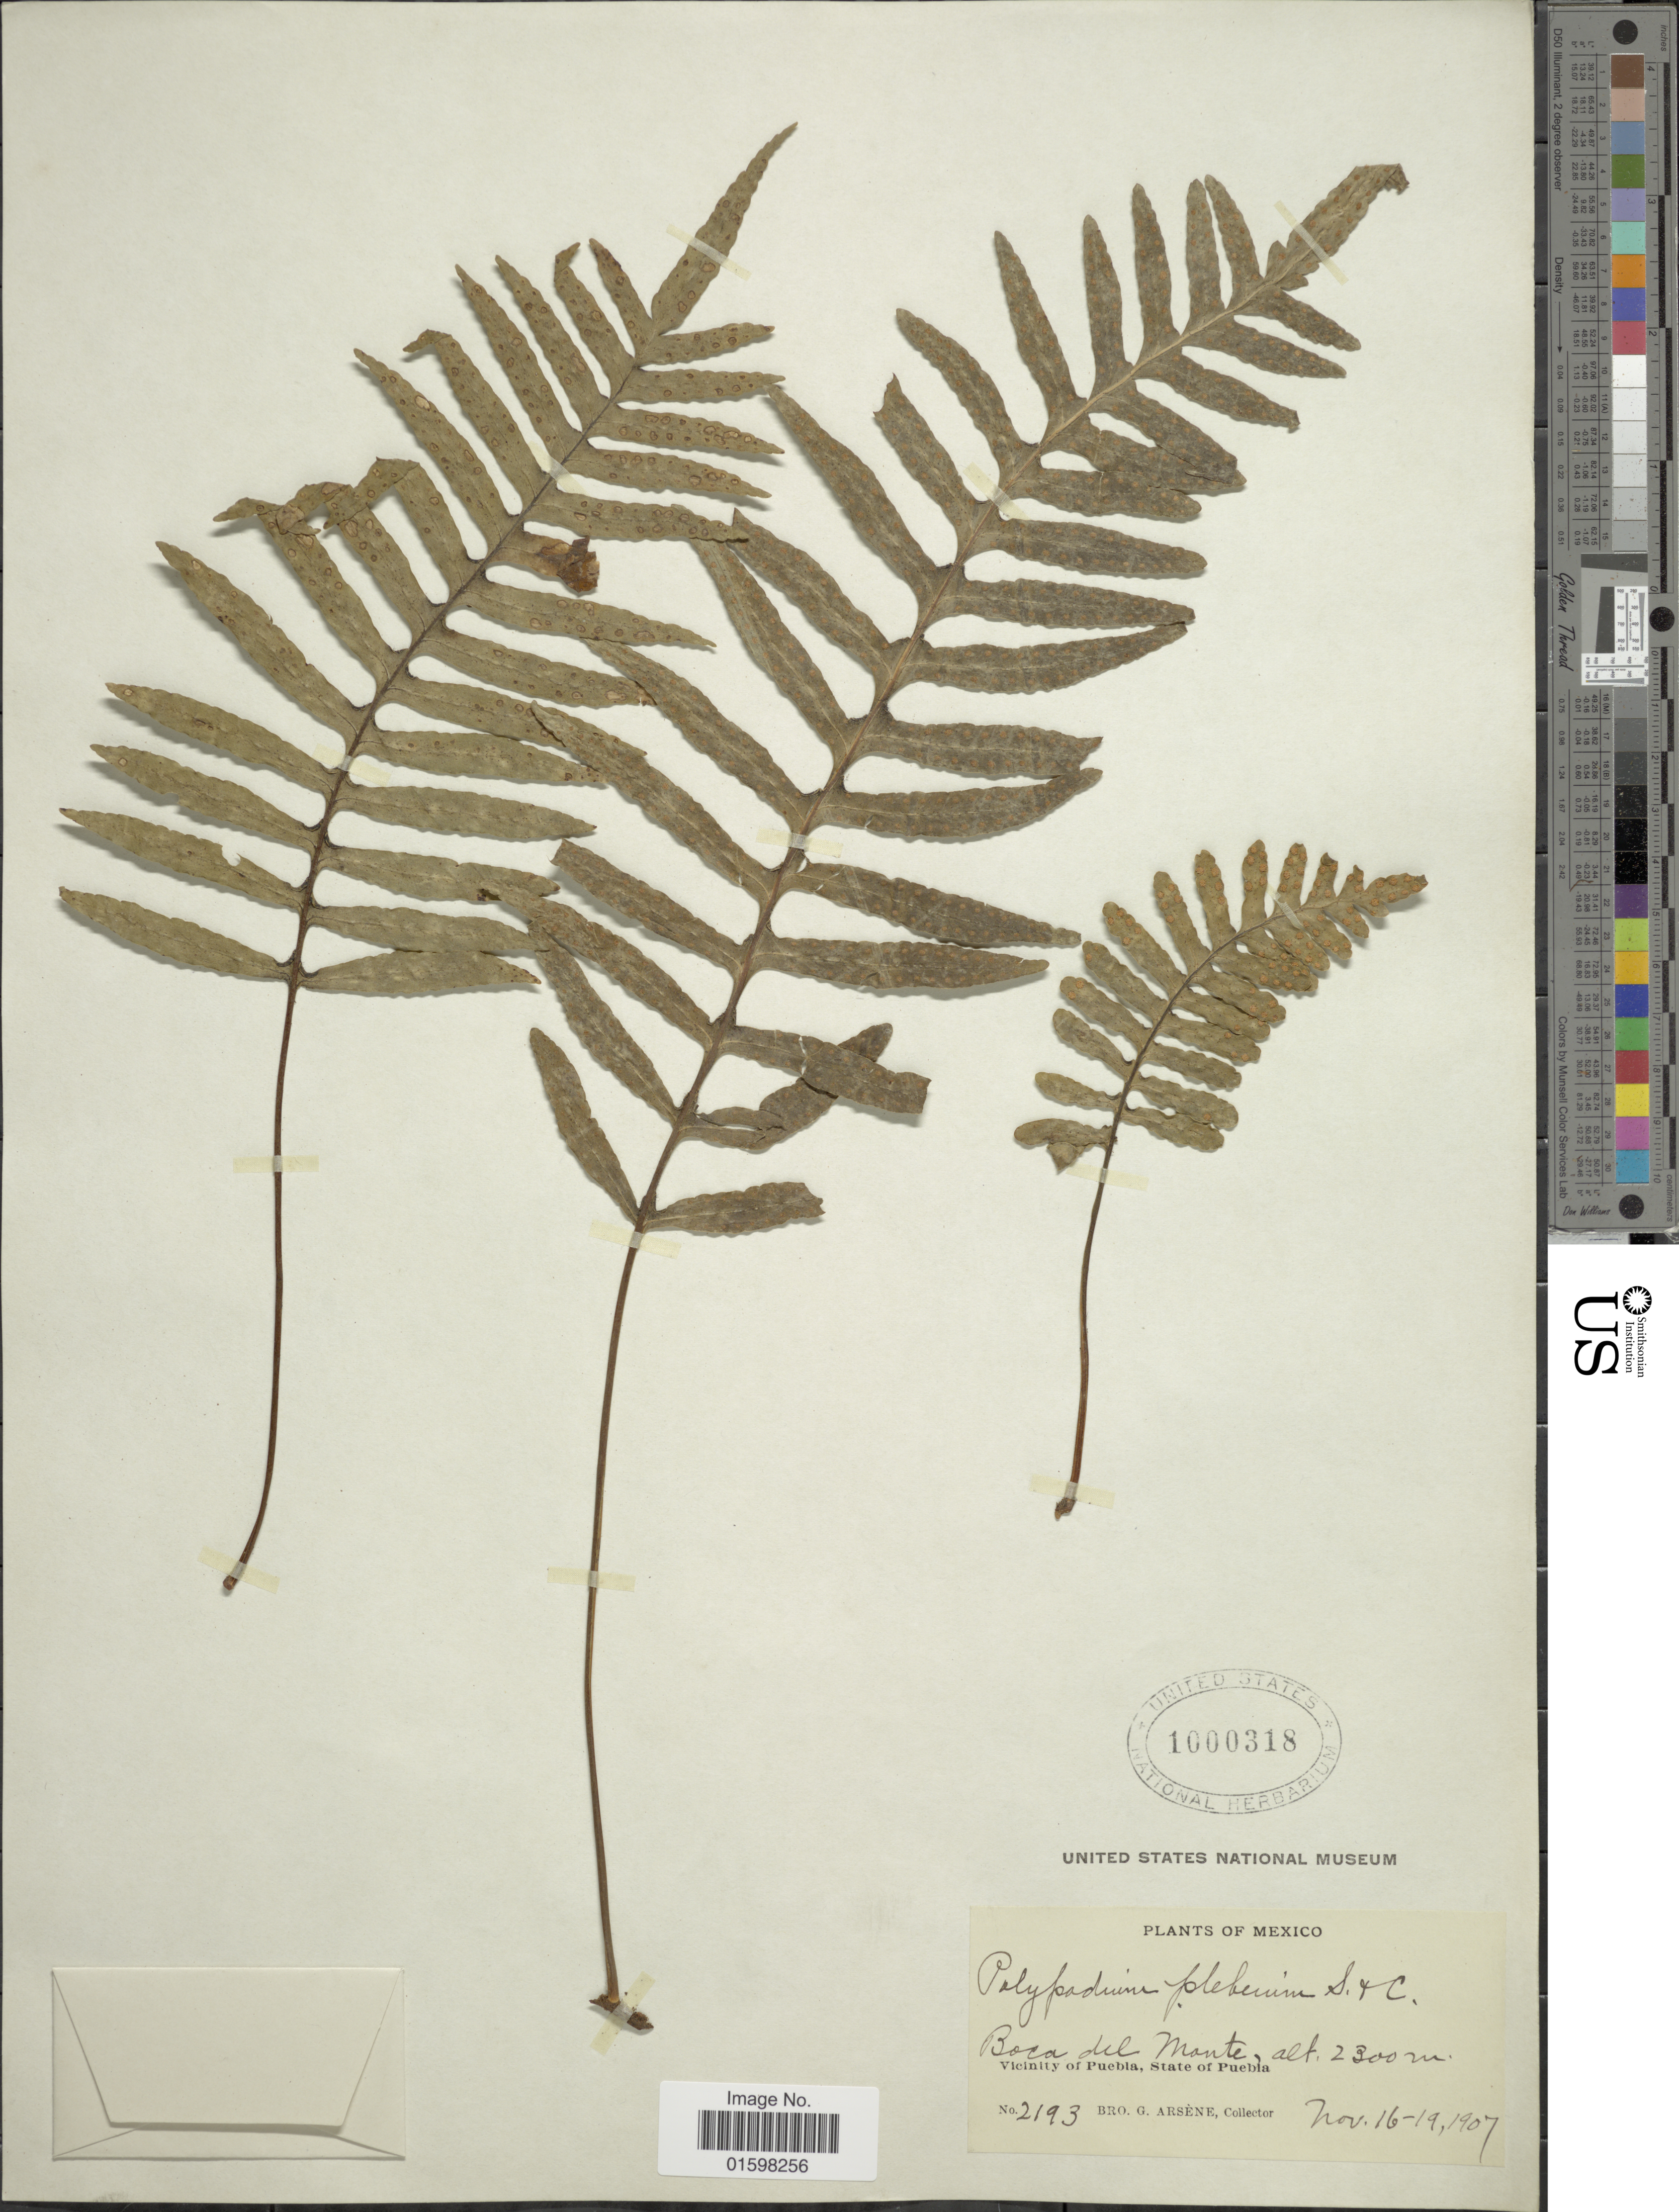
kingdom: Plantae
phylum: Tracheophyta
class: Polypodiopsida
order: Polypodiales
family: Polypodiaceae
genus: Pleopeltis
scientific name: Pleopeltis plebeia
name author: (Schltdl. ex Cham.) A.R. Sm. & Tejero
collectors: Bro. G. Arsène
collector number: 2193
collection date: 1907-11-16/1907-11-19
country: Mexico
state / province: Puebla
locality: Boca del Monte, Vicinity of Puebla, State of Puebla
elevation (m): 2300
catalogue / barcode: US 1000318